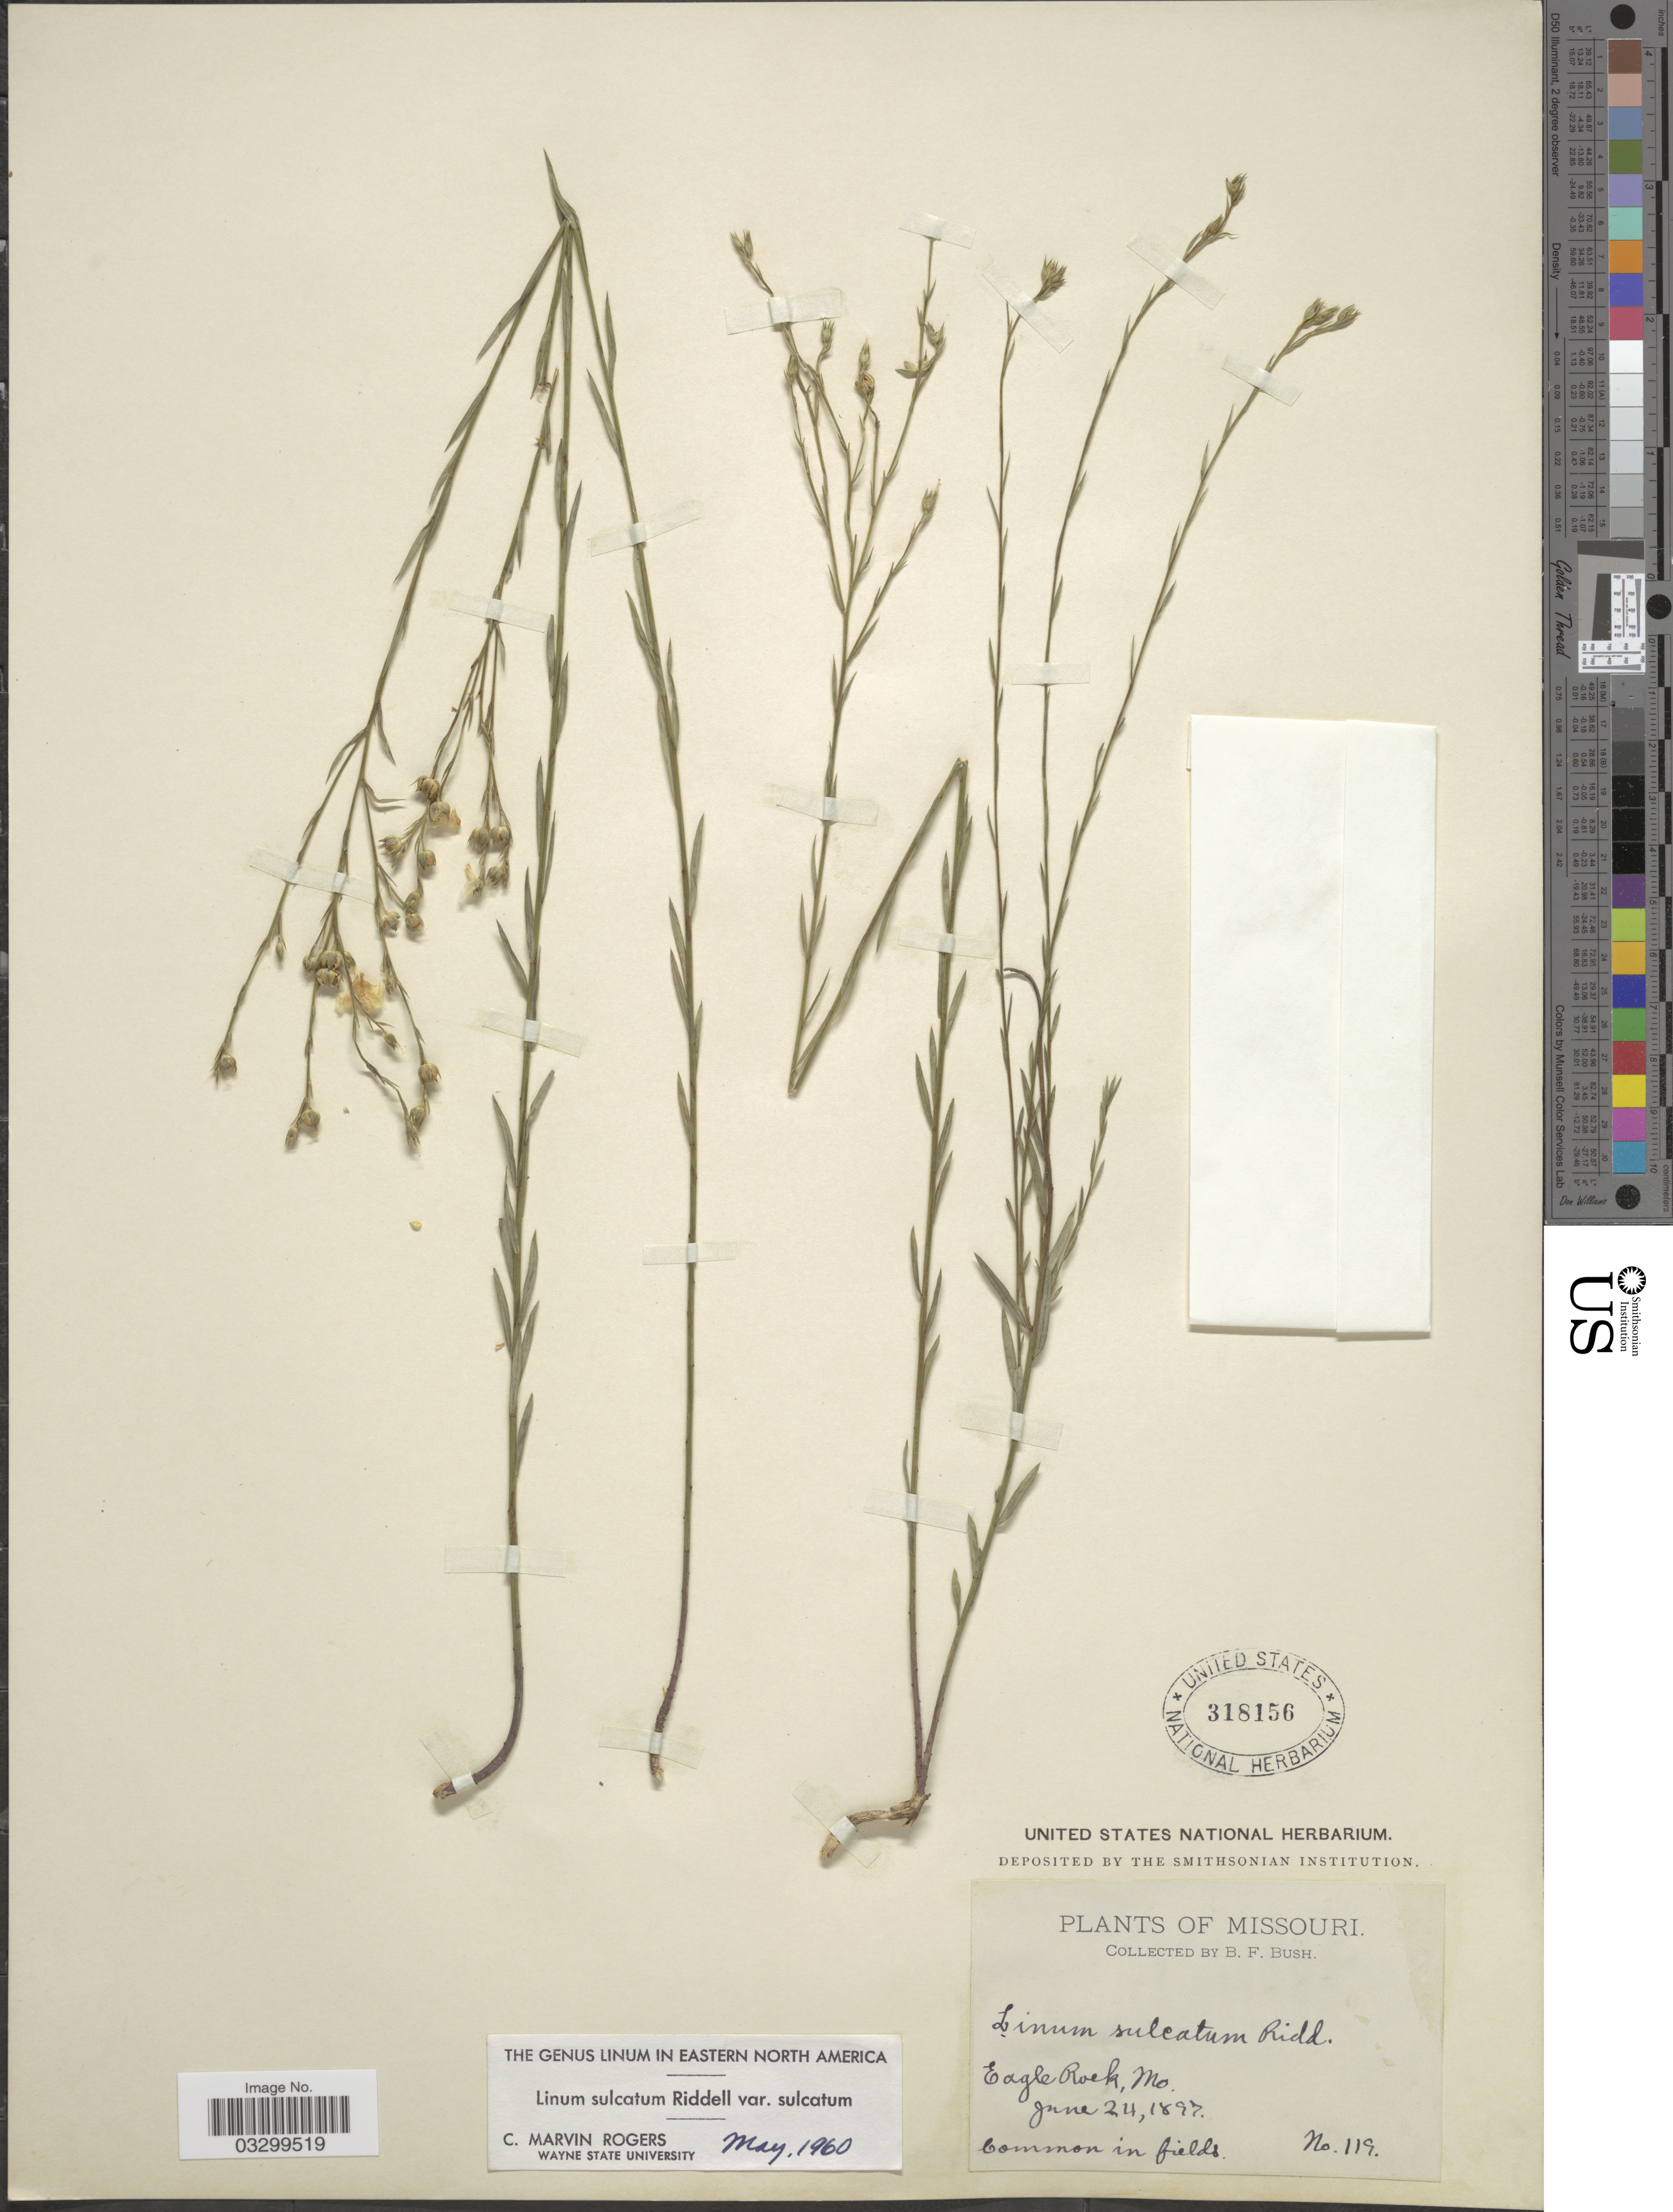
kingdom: Plantae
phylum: Tracheophyta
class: Magnoliopsida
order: Malpighiales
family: Linaceae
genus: Linum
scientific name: Linum sulcatum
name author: Riddell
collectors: B. F. Bush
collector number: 119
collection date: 1897-06-24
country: United States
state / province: Missouri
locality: Eagle Rock.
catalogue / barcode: US 318156